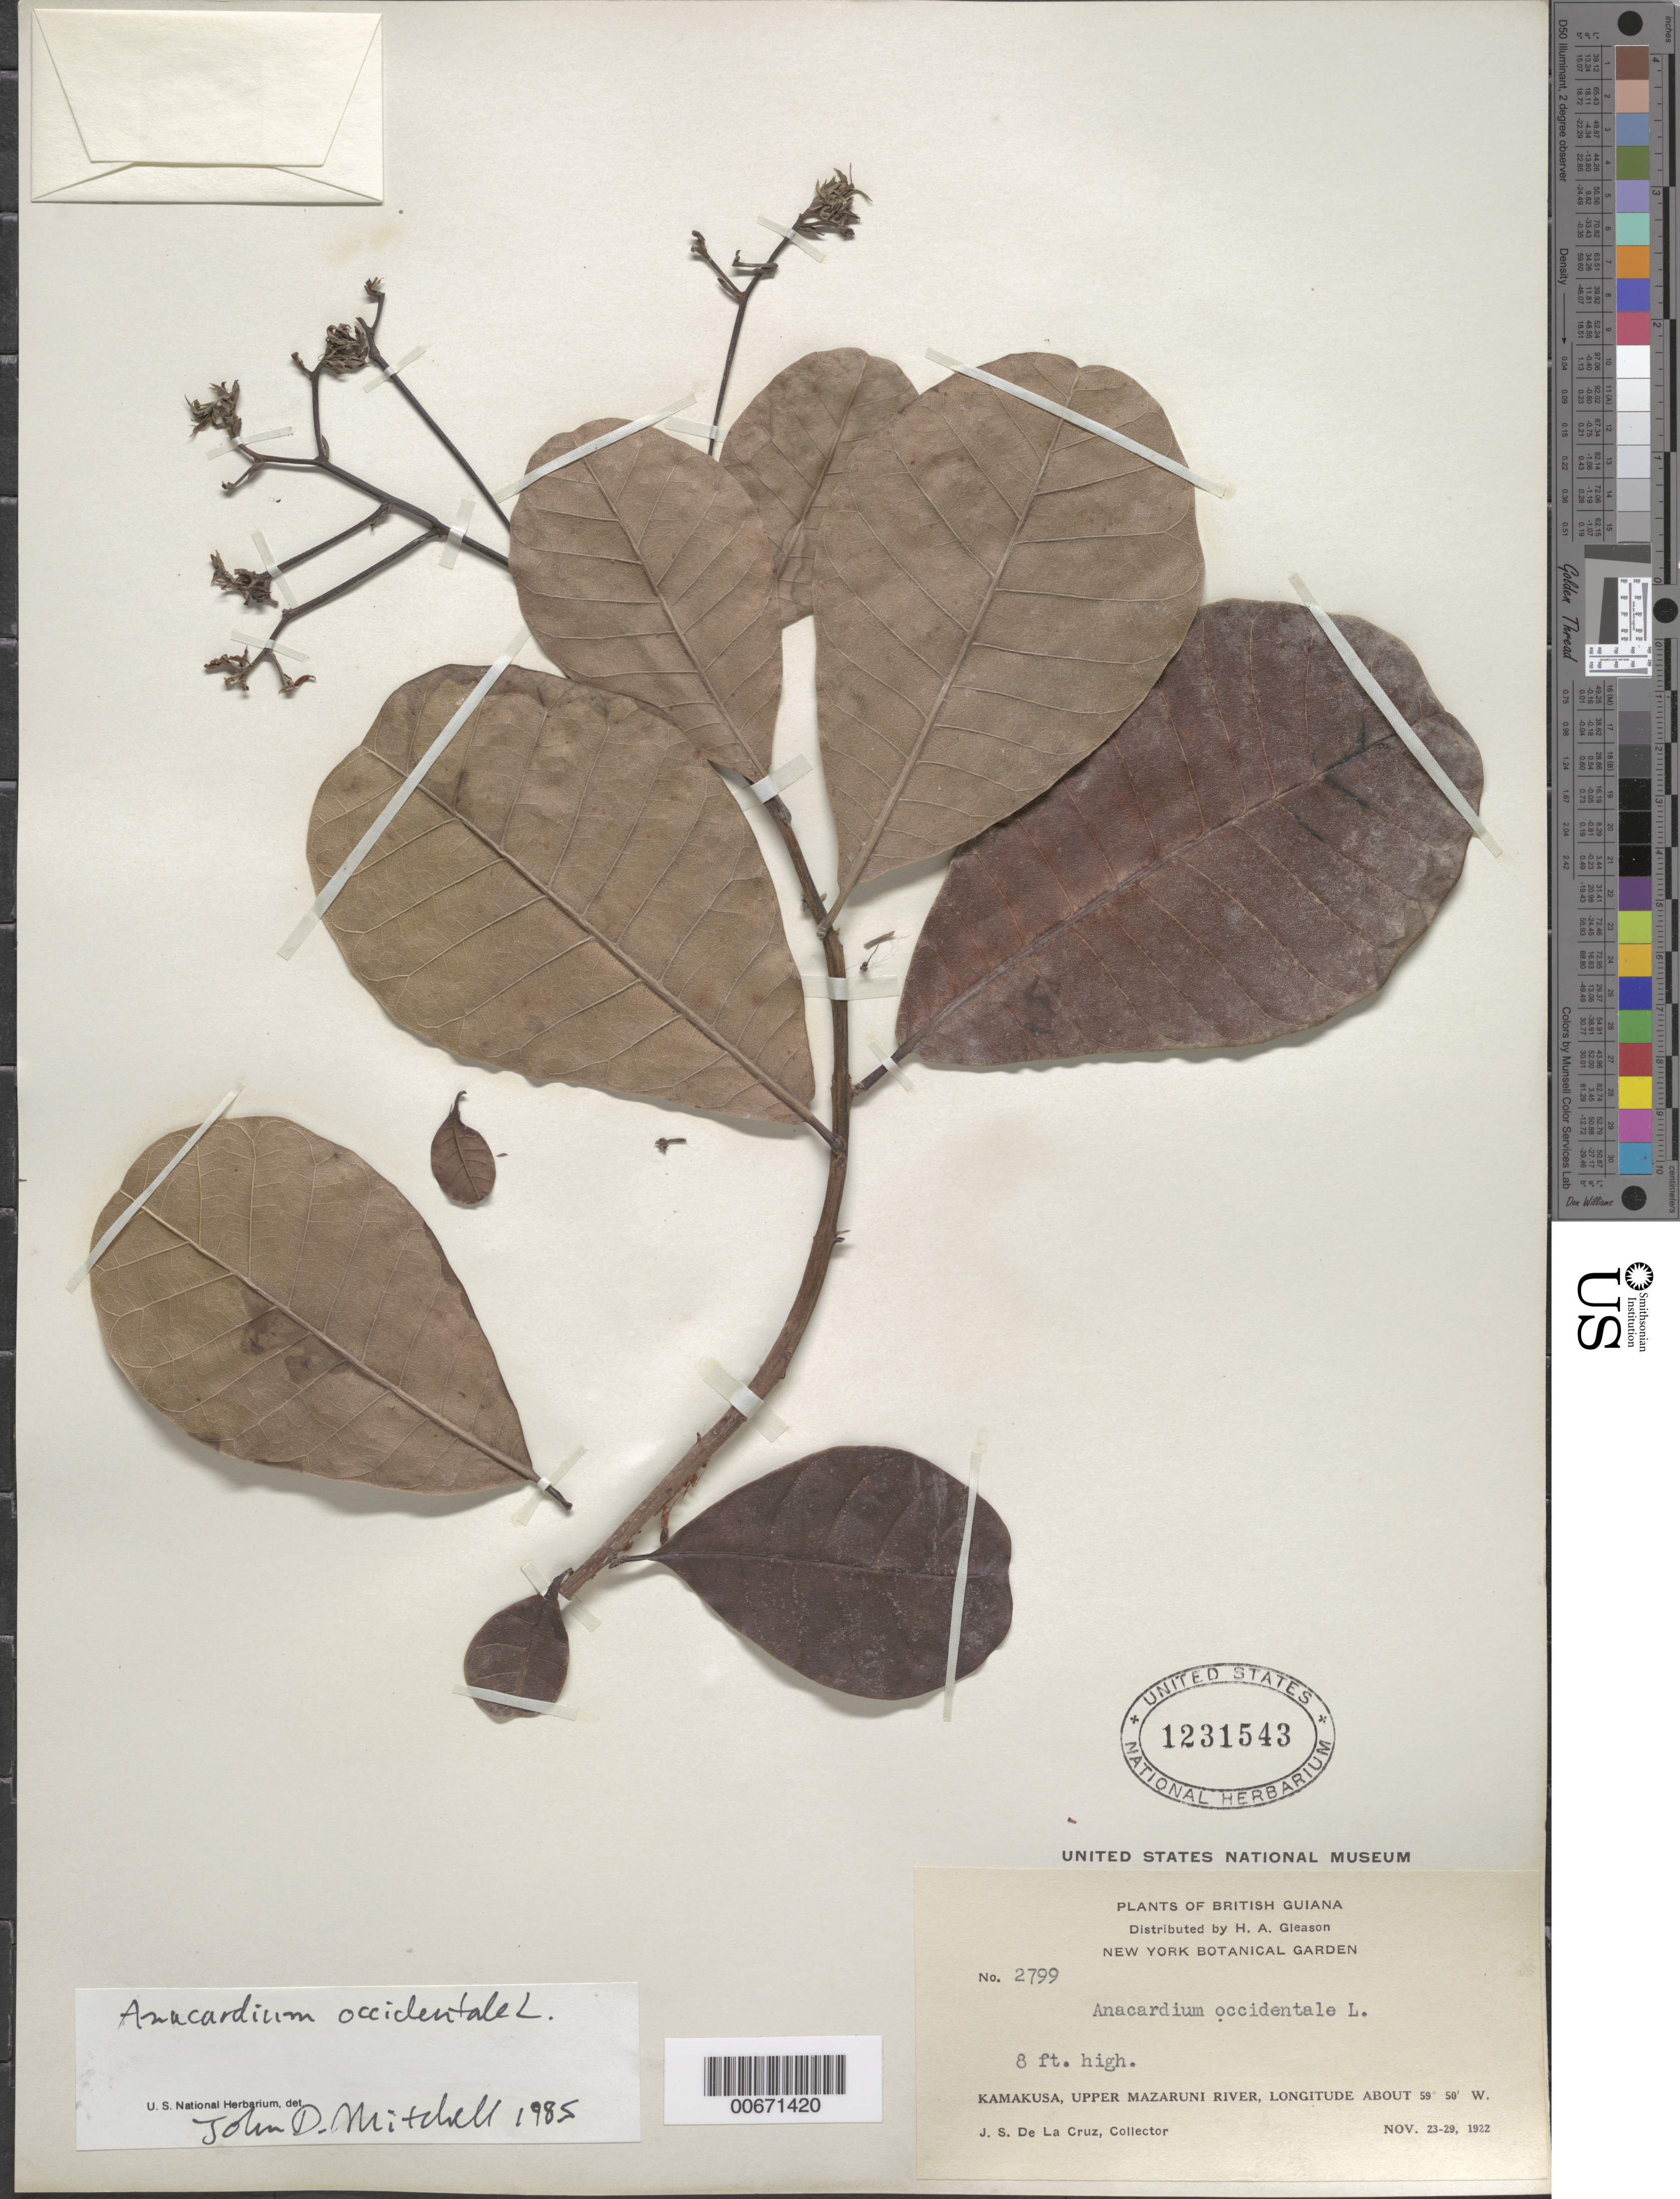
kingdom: Plantae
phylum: Tracheophyta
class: Magnoliopsida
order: Sapindales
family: Anacardiaceae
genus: Anacardium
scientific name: Anacardium occidentale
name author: L.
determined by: Mitchell, John D.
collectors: J. S. de la Cruz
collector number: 2799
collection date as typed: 23-Nov-22 to 29-Nov-22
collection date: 1922-11-23/1922-11-29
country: Guyana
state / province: Cuyuni-Mazaruni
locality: Kamakusa, Upper Mazaruni R.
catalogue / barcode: US 1231543